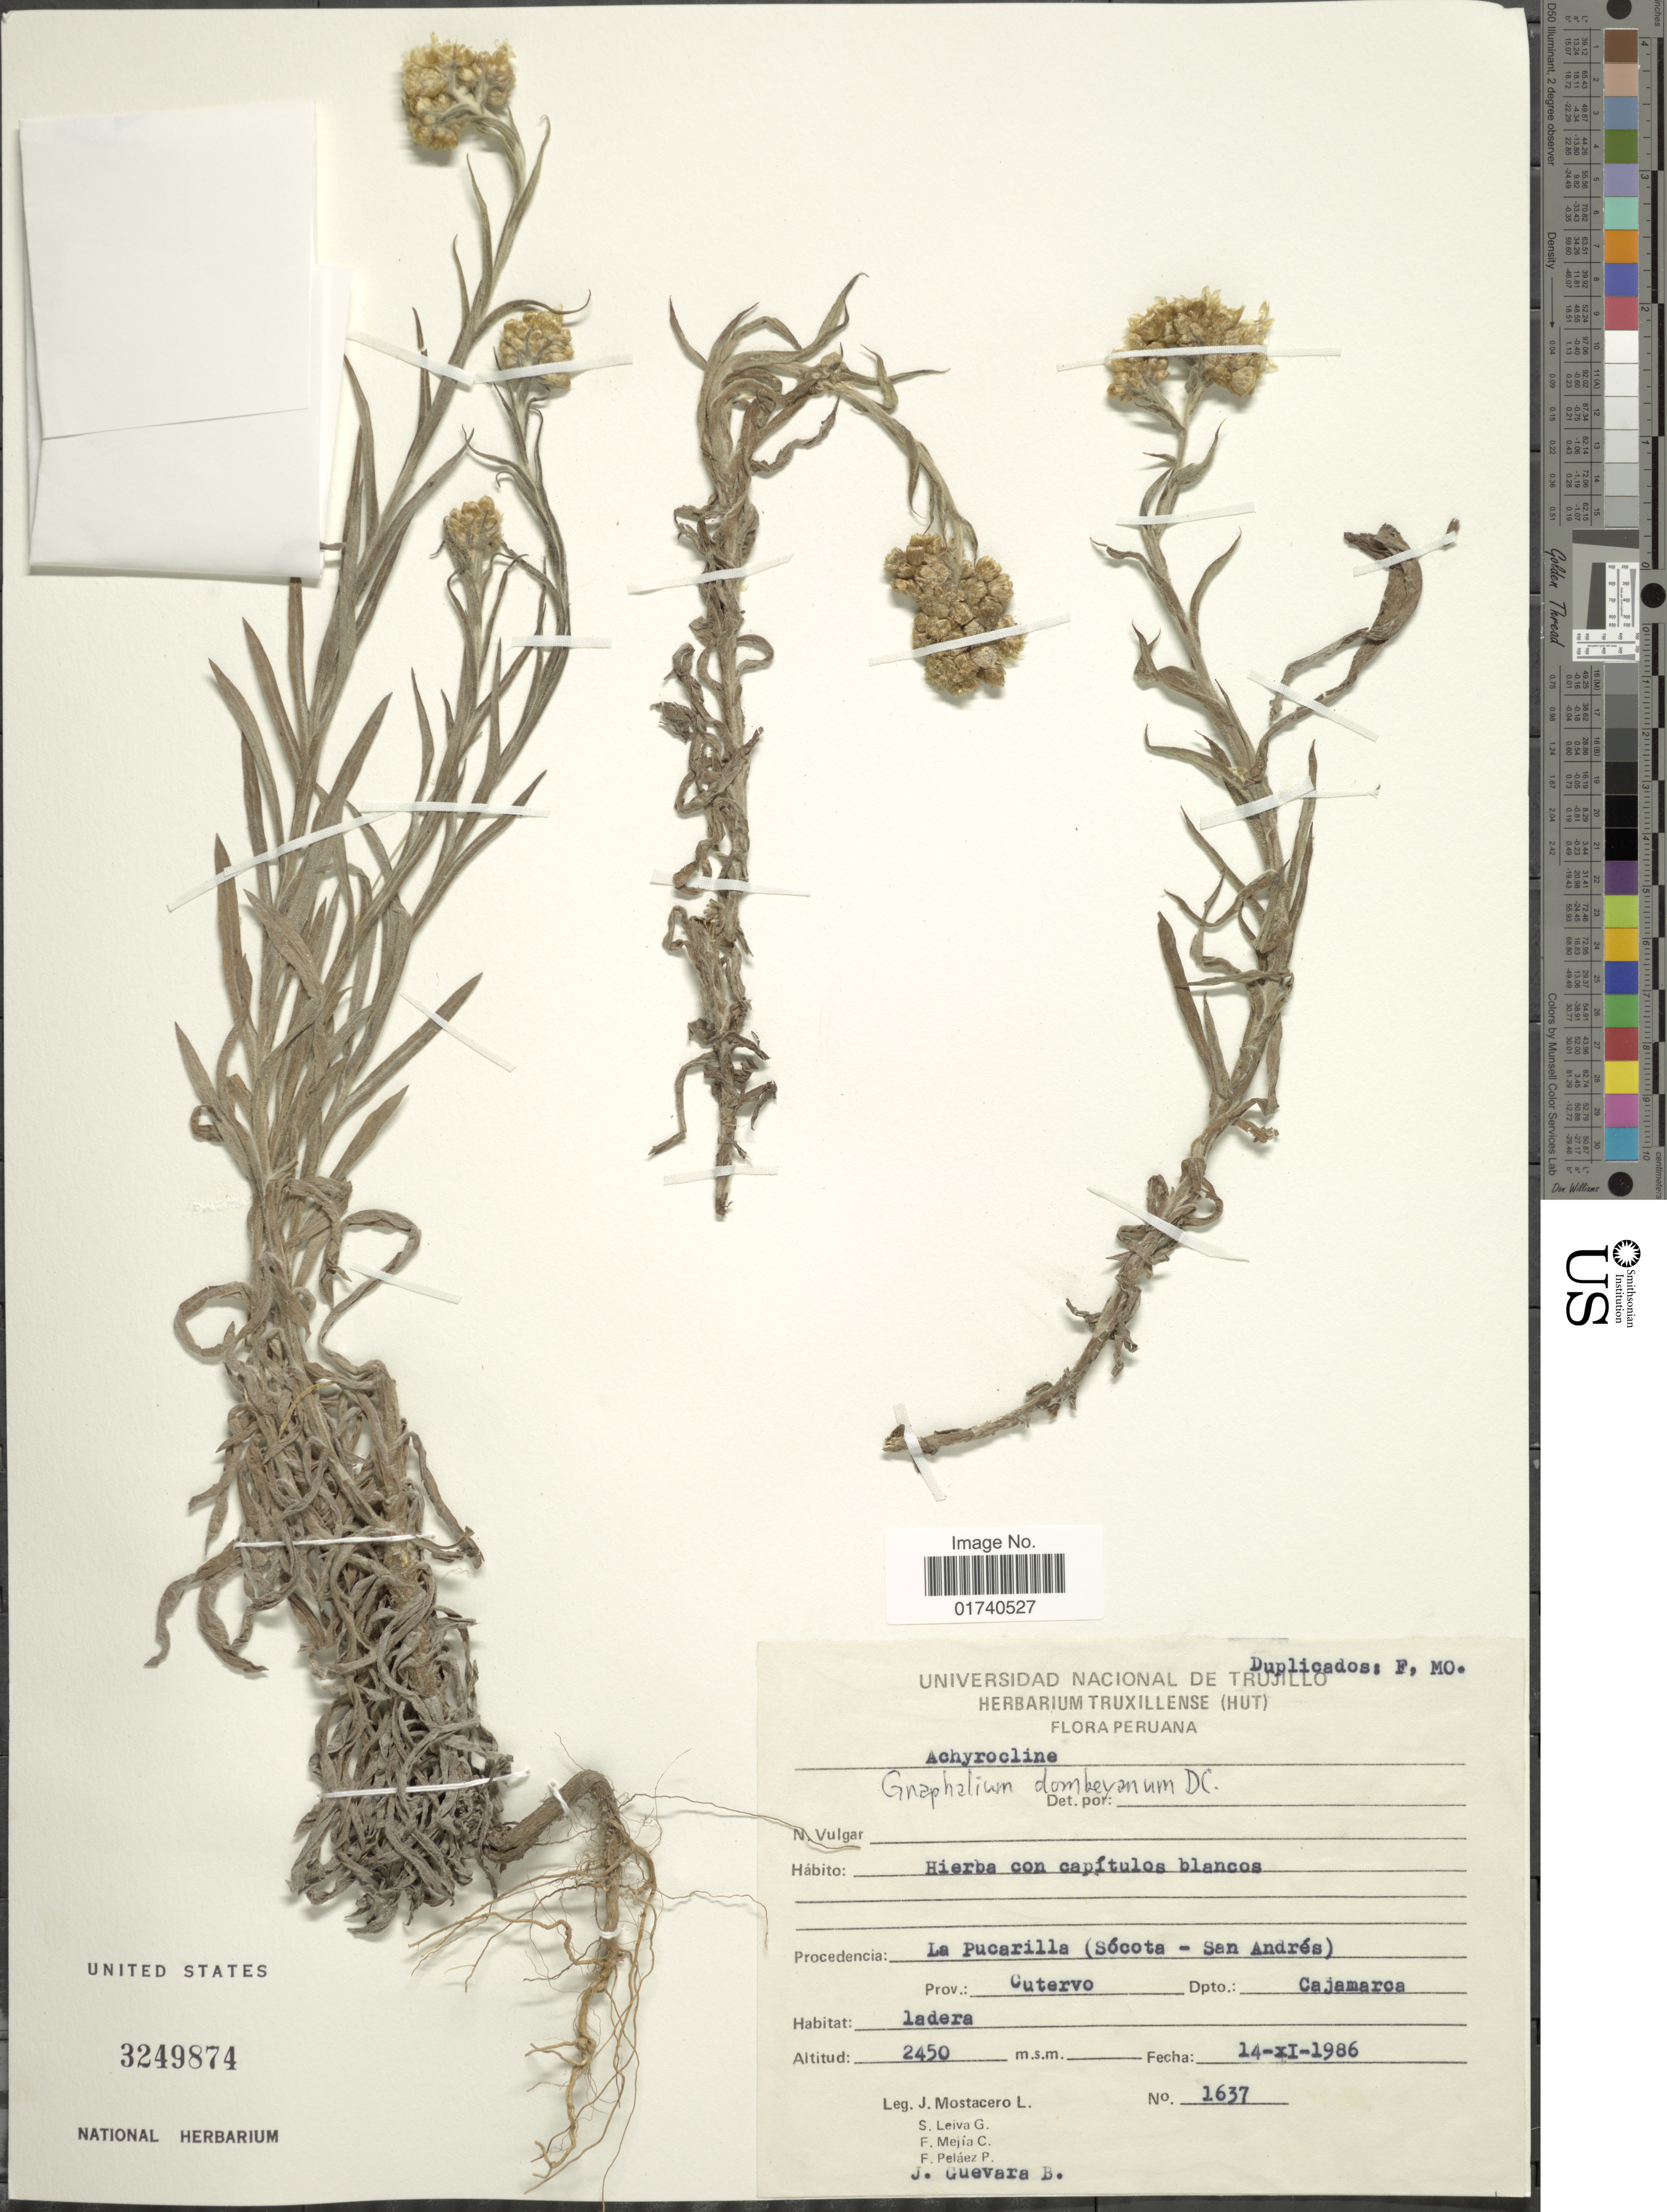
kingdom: Plantae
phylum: Tracheophyta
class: Magnoliopsida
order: Asterales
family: Asteraceae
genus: Pseudognaphalium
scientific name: Pseudognaphalium dombeyanum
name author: (DC.) Anderb.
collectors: J. Mostacero L., S. Leiva G., F. Mejia C., F. Pelaez P. & J. Guevara B.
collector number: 1637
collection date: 1986-11-14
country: Peru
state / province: Cajamarca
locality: Procedencia: La Pucarilla (Socota - San Andres) Prov.: Cutervo. Dpto.: Cajamarca.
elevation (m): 2450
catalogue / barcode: US 3249874